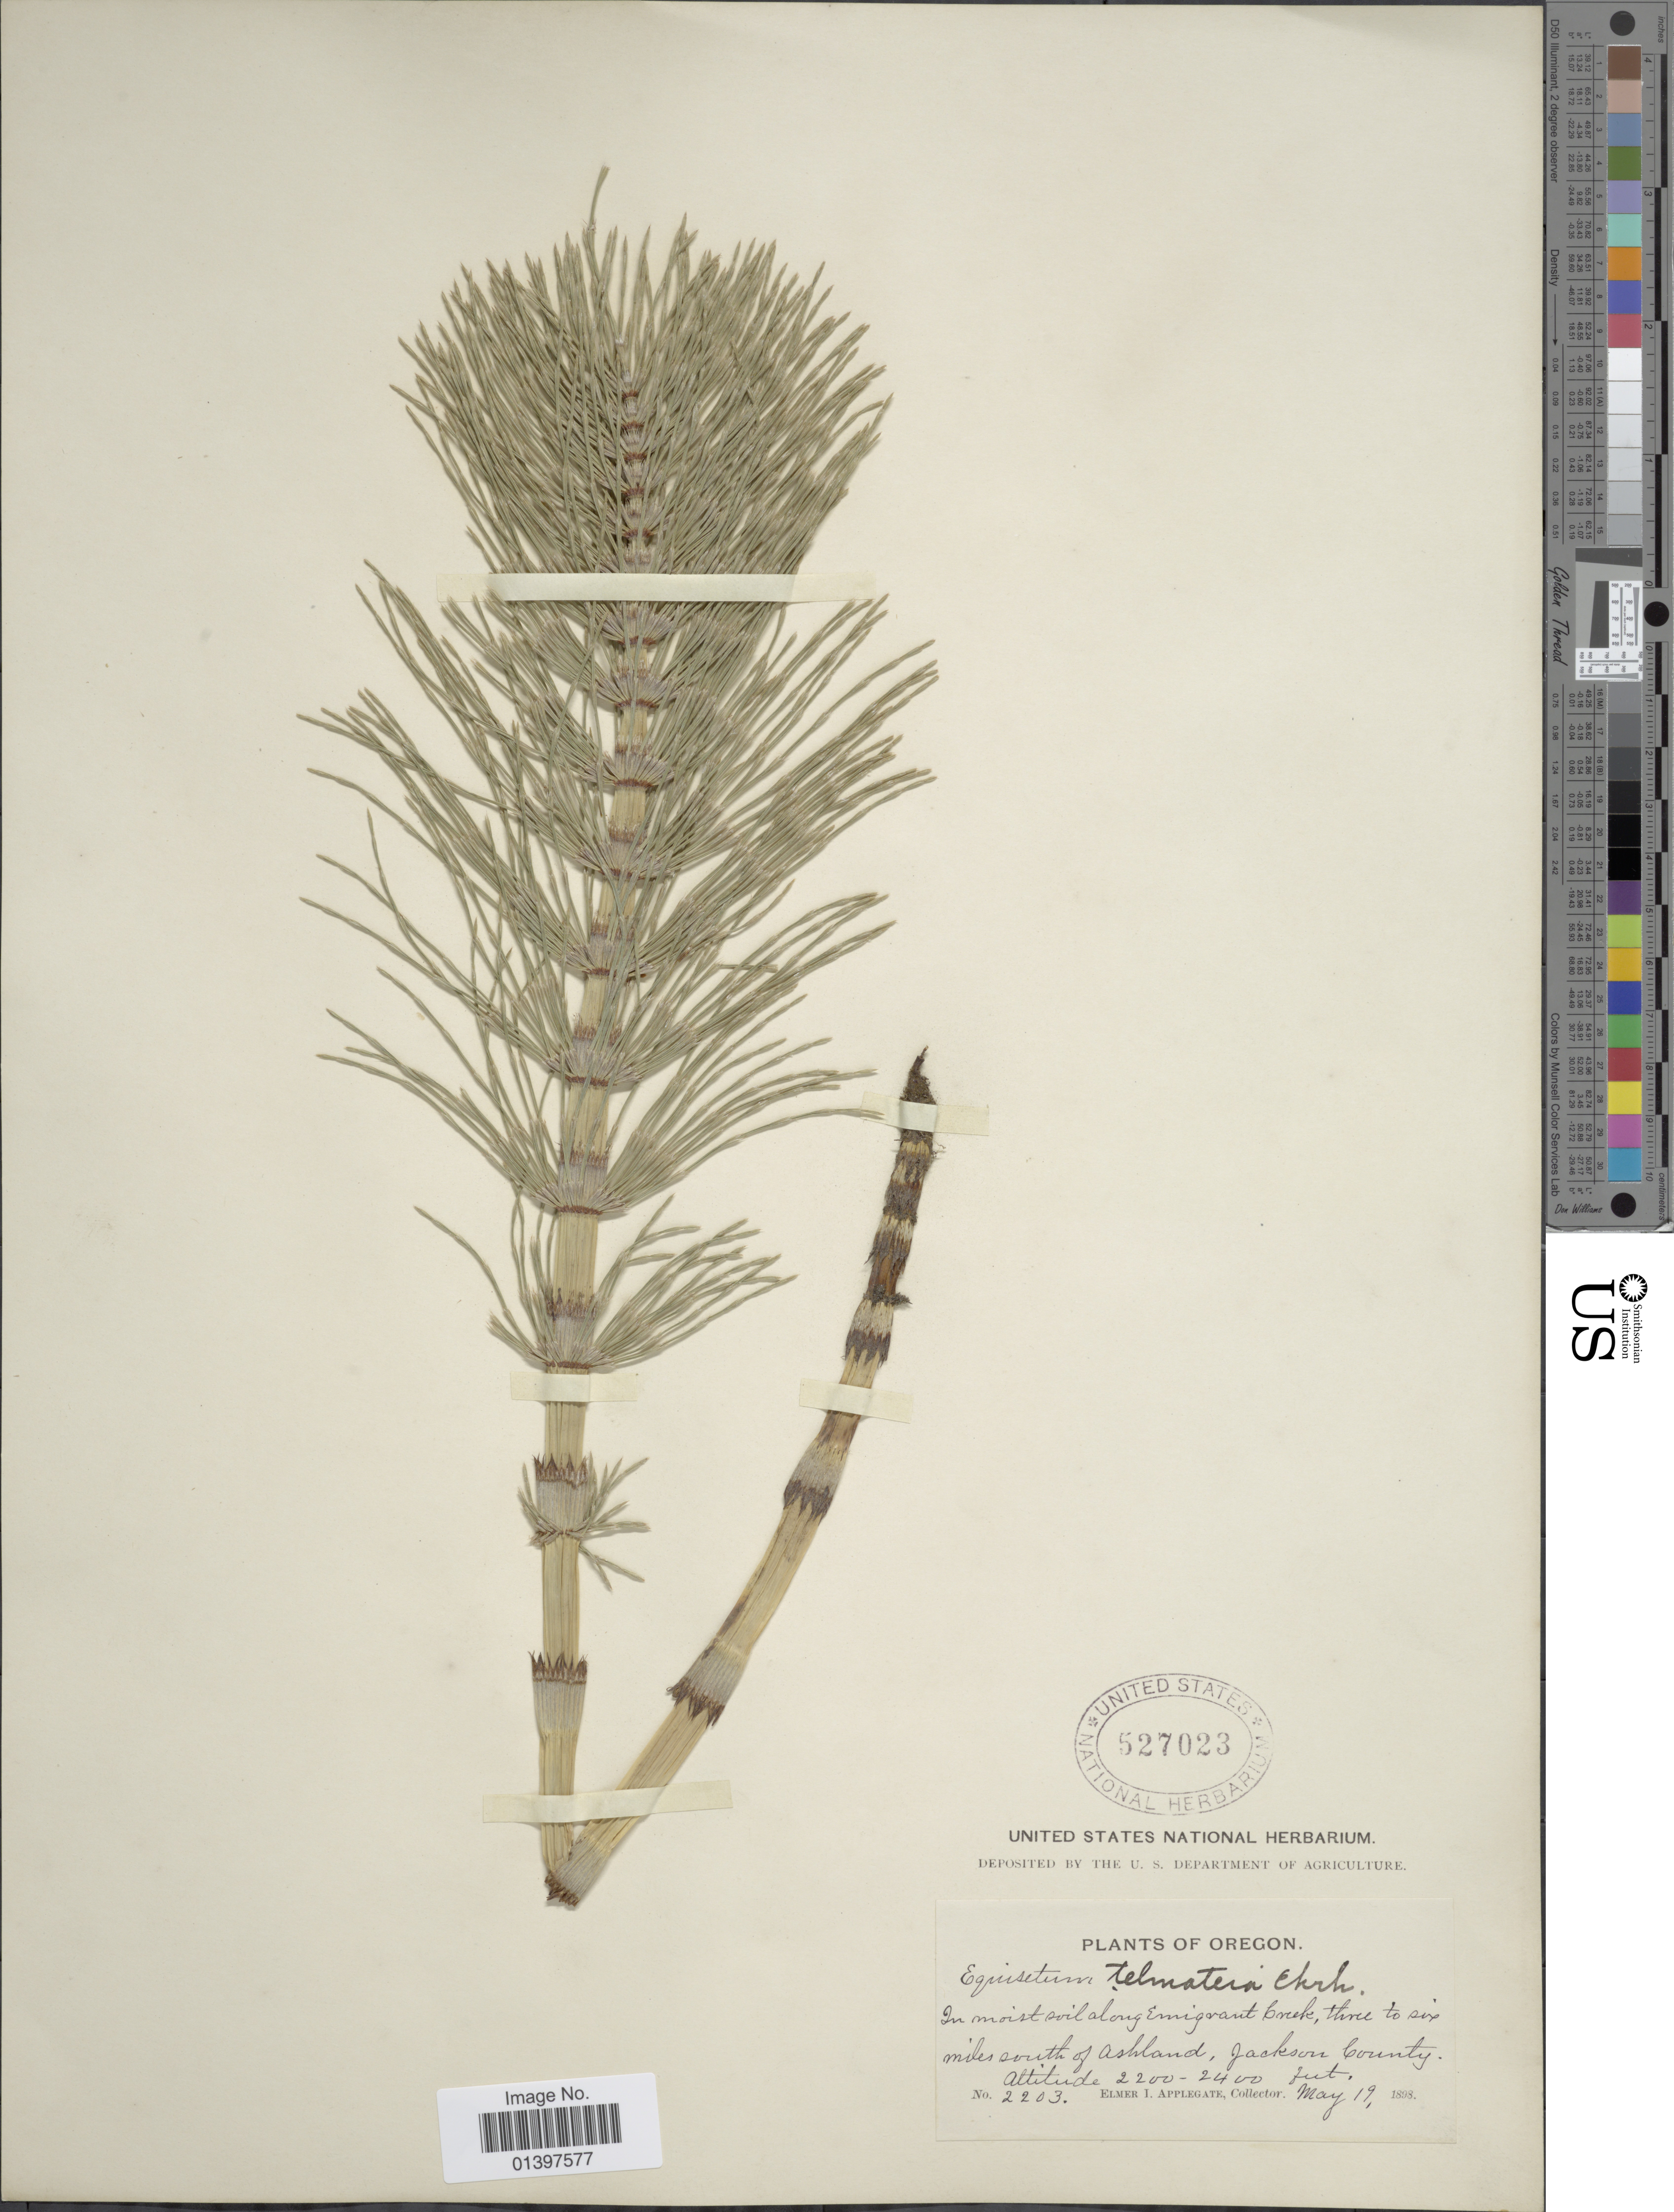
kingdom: Plantae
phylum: Tracheophyta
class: Polypodiopsida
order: Equisetales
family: Equisetaceae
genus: Equisetum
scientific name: Equisetum telmateia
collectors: E. I. Applegate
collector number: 2203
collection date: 1808-05-19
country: United States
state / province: Oregon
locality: In moist south of Ashland, Jackson County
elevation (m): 671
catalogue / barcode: US 527023